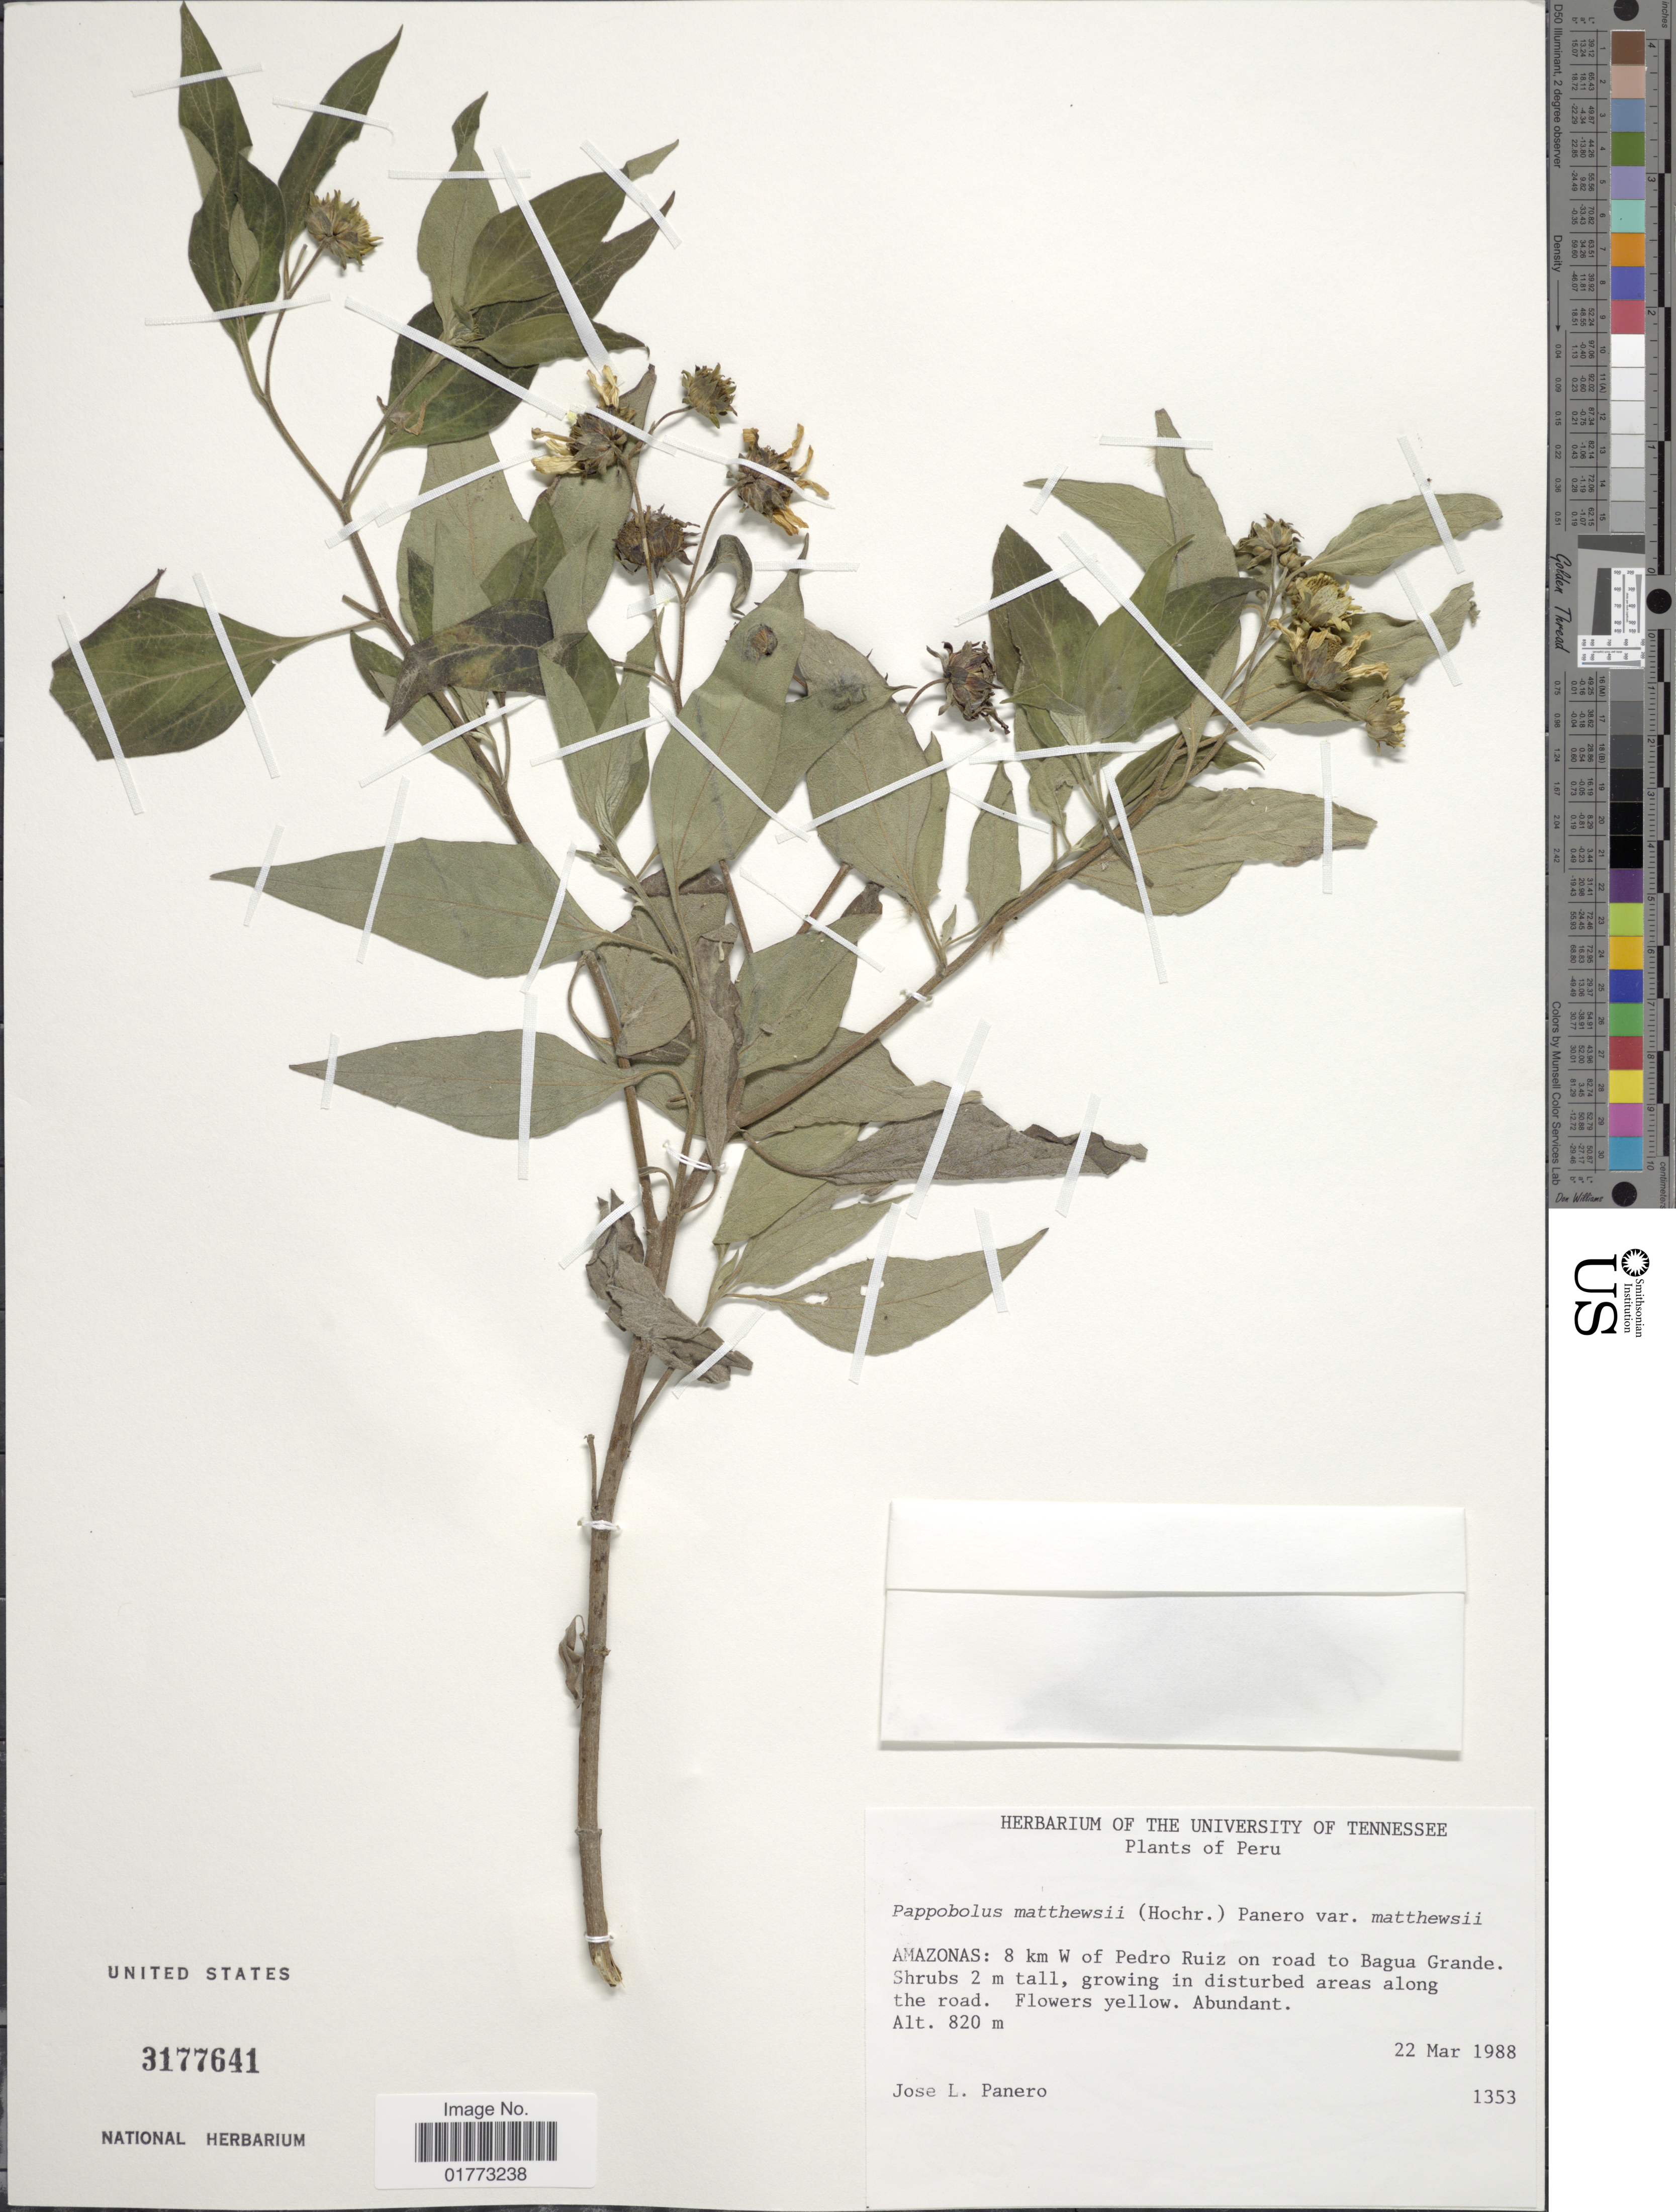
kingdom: Plantae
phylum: Tracheophyta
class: Magnoliopsida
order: Asterales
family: Asteraceae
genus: Pappobolus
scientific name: Pappobolus matthewsii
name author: (Hochr.) Panero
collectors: J. L. Panero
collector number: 1353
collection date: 1988-03-22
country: Peru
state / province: Amazonas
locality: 8 km W of Pedro Ruiz on road to Bagua Grande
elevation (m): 820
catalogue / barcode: US 3177641